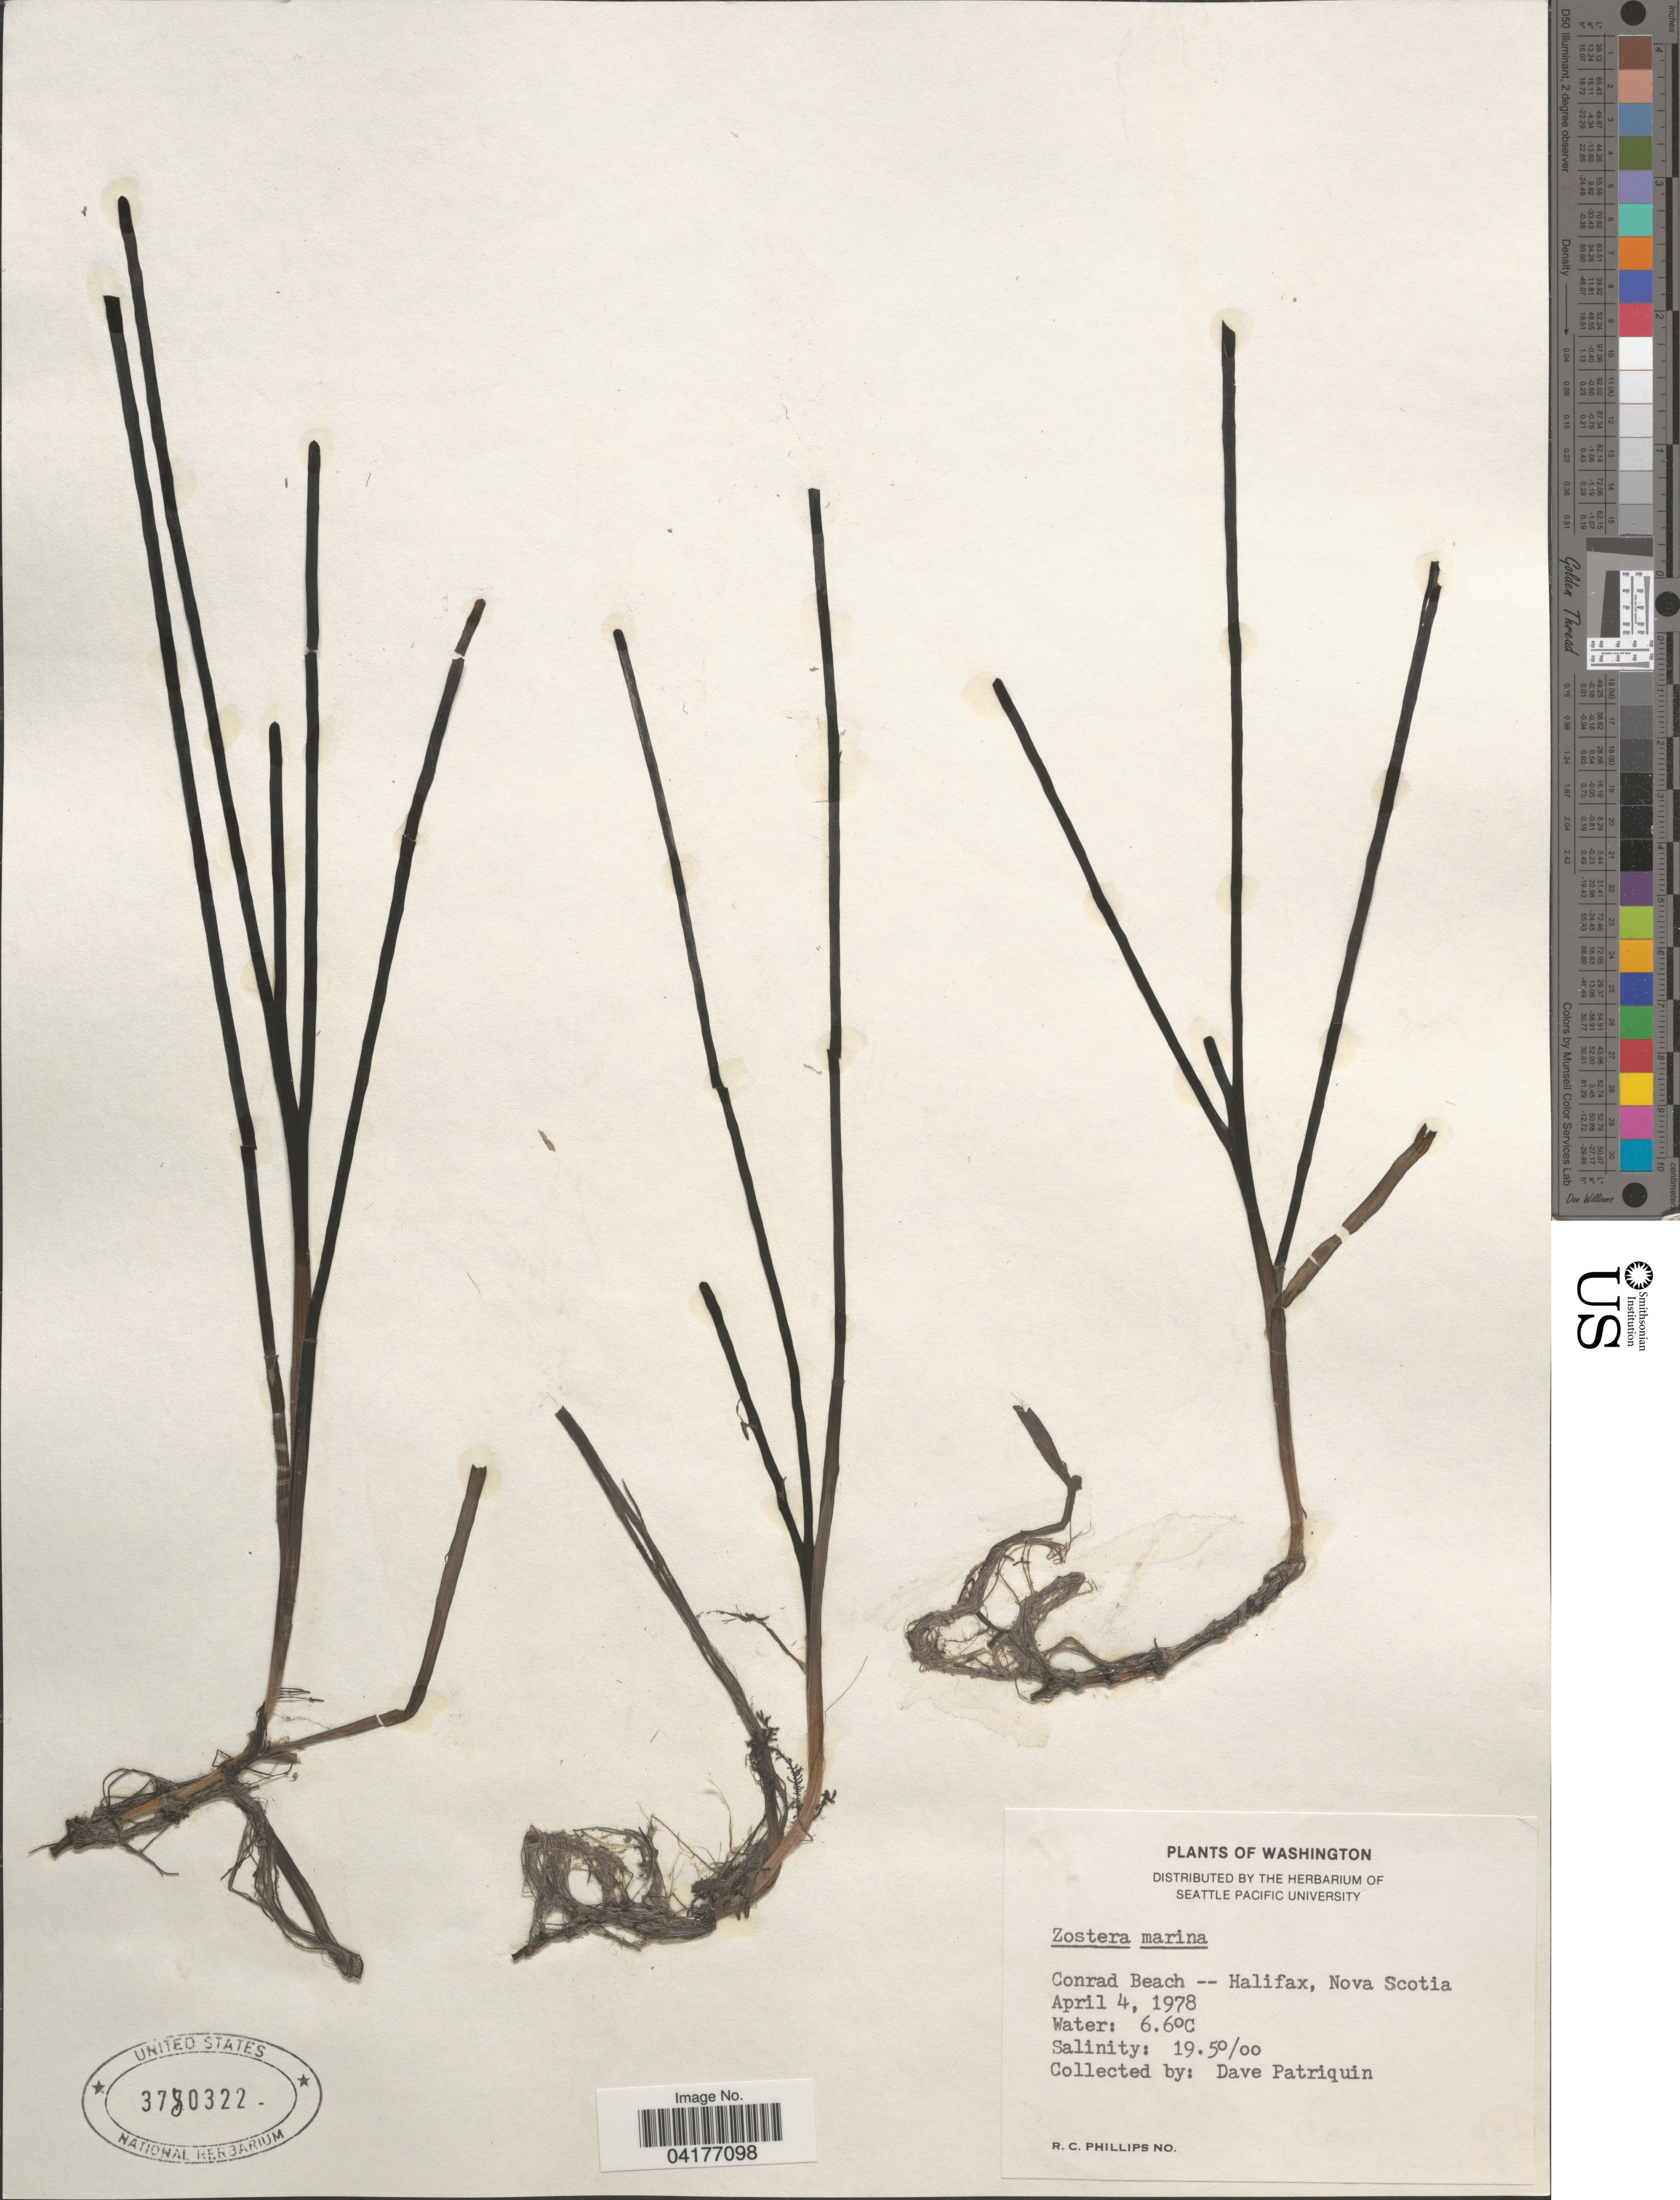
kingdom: Plantae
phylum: Tracheophyta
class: Liliopsida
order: Alismatales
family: Zosteraceae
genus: Zostera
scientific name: Zostera marina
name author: L.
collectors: D. Patriquin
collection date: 1978-04-04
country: Canada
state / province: Nova Scotia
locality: Conrad Beach -- Halifax.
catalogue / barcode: US 3780322